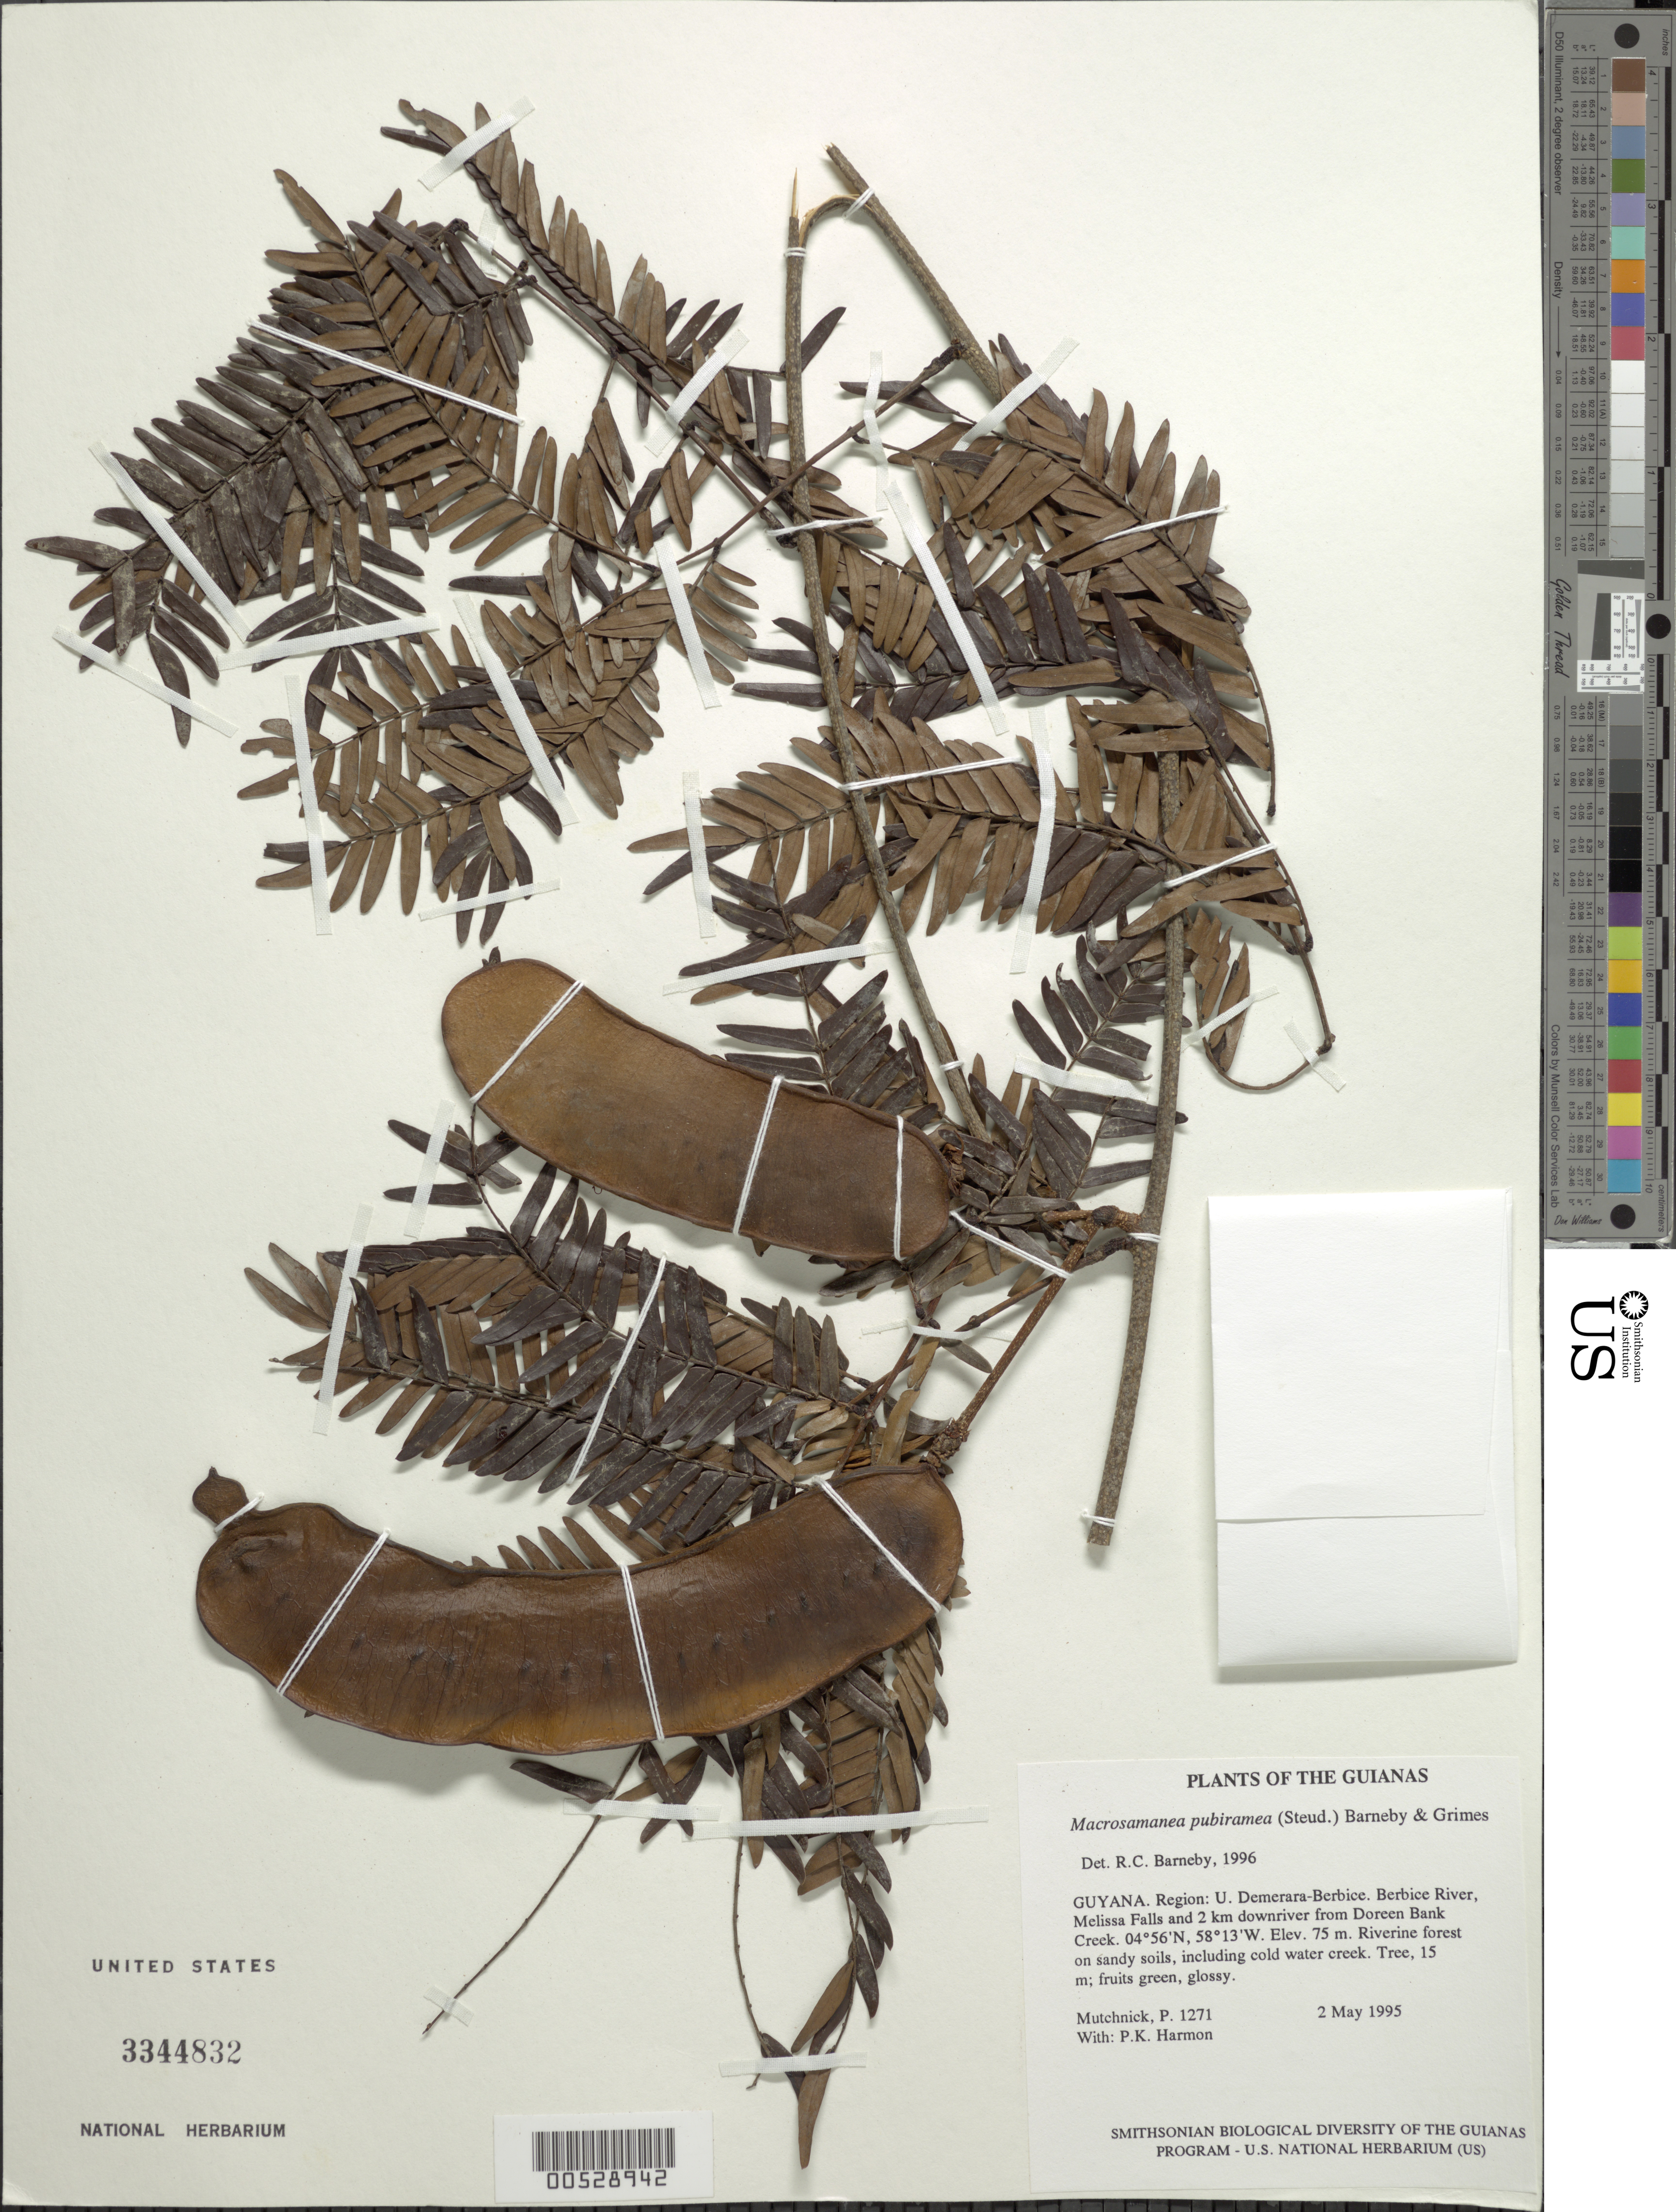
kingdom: Plantae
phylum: Tracheophyta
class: Magnoliopsida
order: Fabales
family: Fabaceae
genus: Macrosamanea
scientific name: Macrosamanea pubiramea var. pubiramea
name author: (Steud.) Barneby & J.W. Grimes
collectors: P. Mutchnick & P. Harmon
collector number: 1271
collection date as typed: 2 May 1995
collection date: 1995-05-02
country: Guyana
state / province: U. Demerara-Berbice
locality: Berbice River, Melissa Falls and 2 km downriver from Doreen Bank Creek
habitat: Riverine forest on sandy soils, including cold water creek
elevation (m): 75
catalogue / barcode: US 3344832